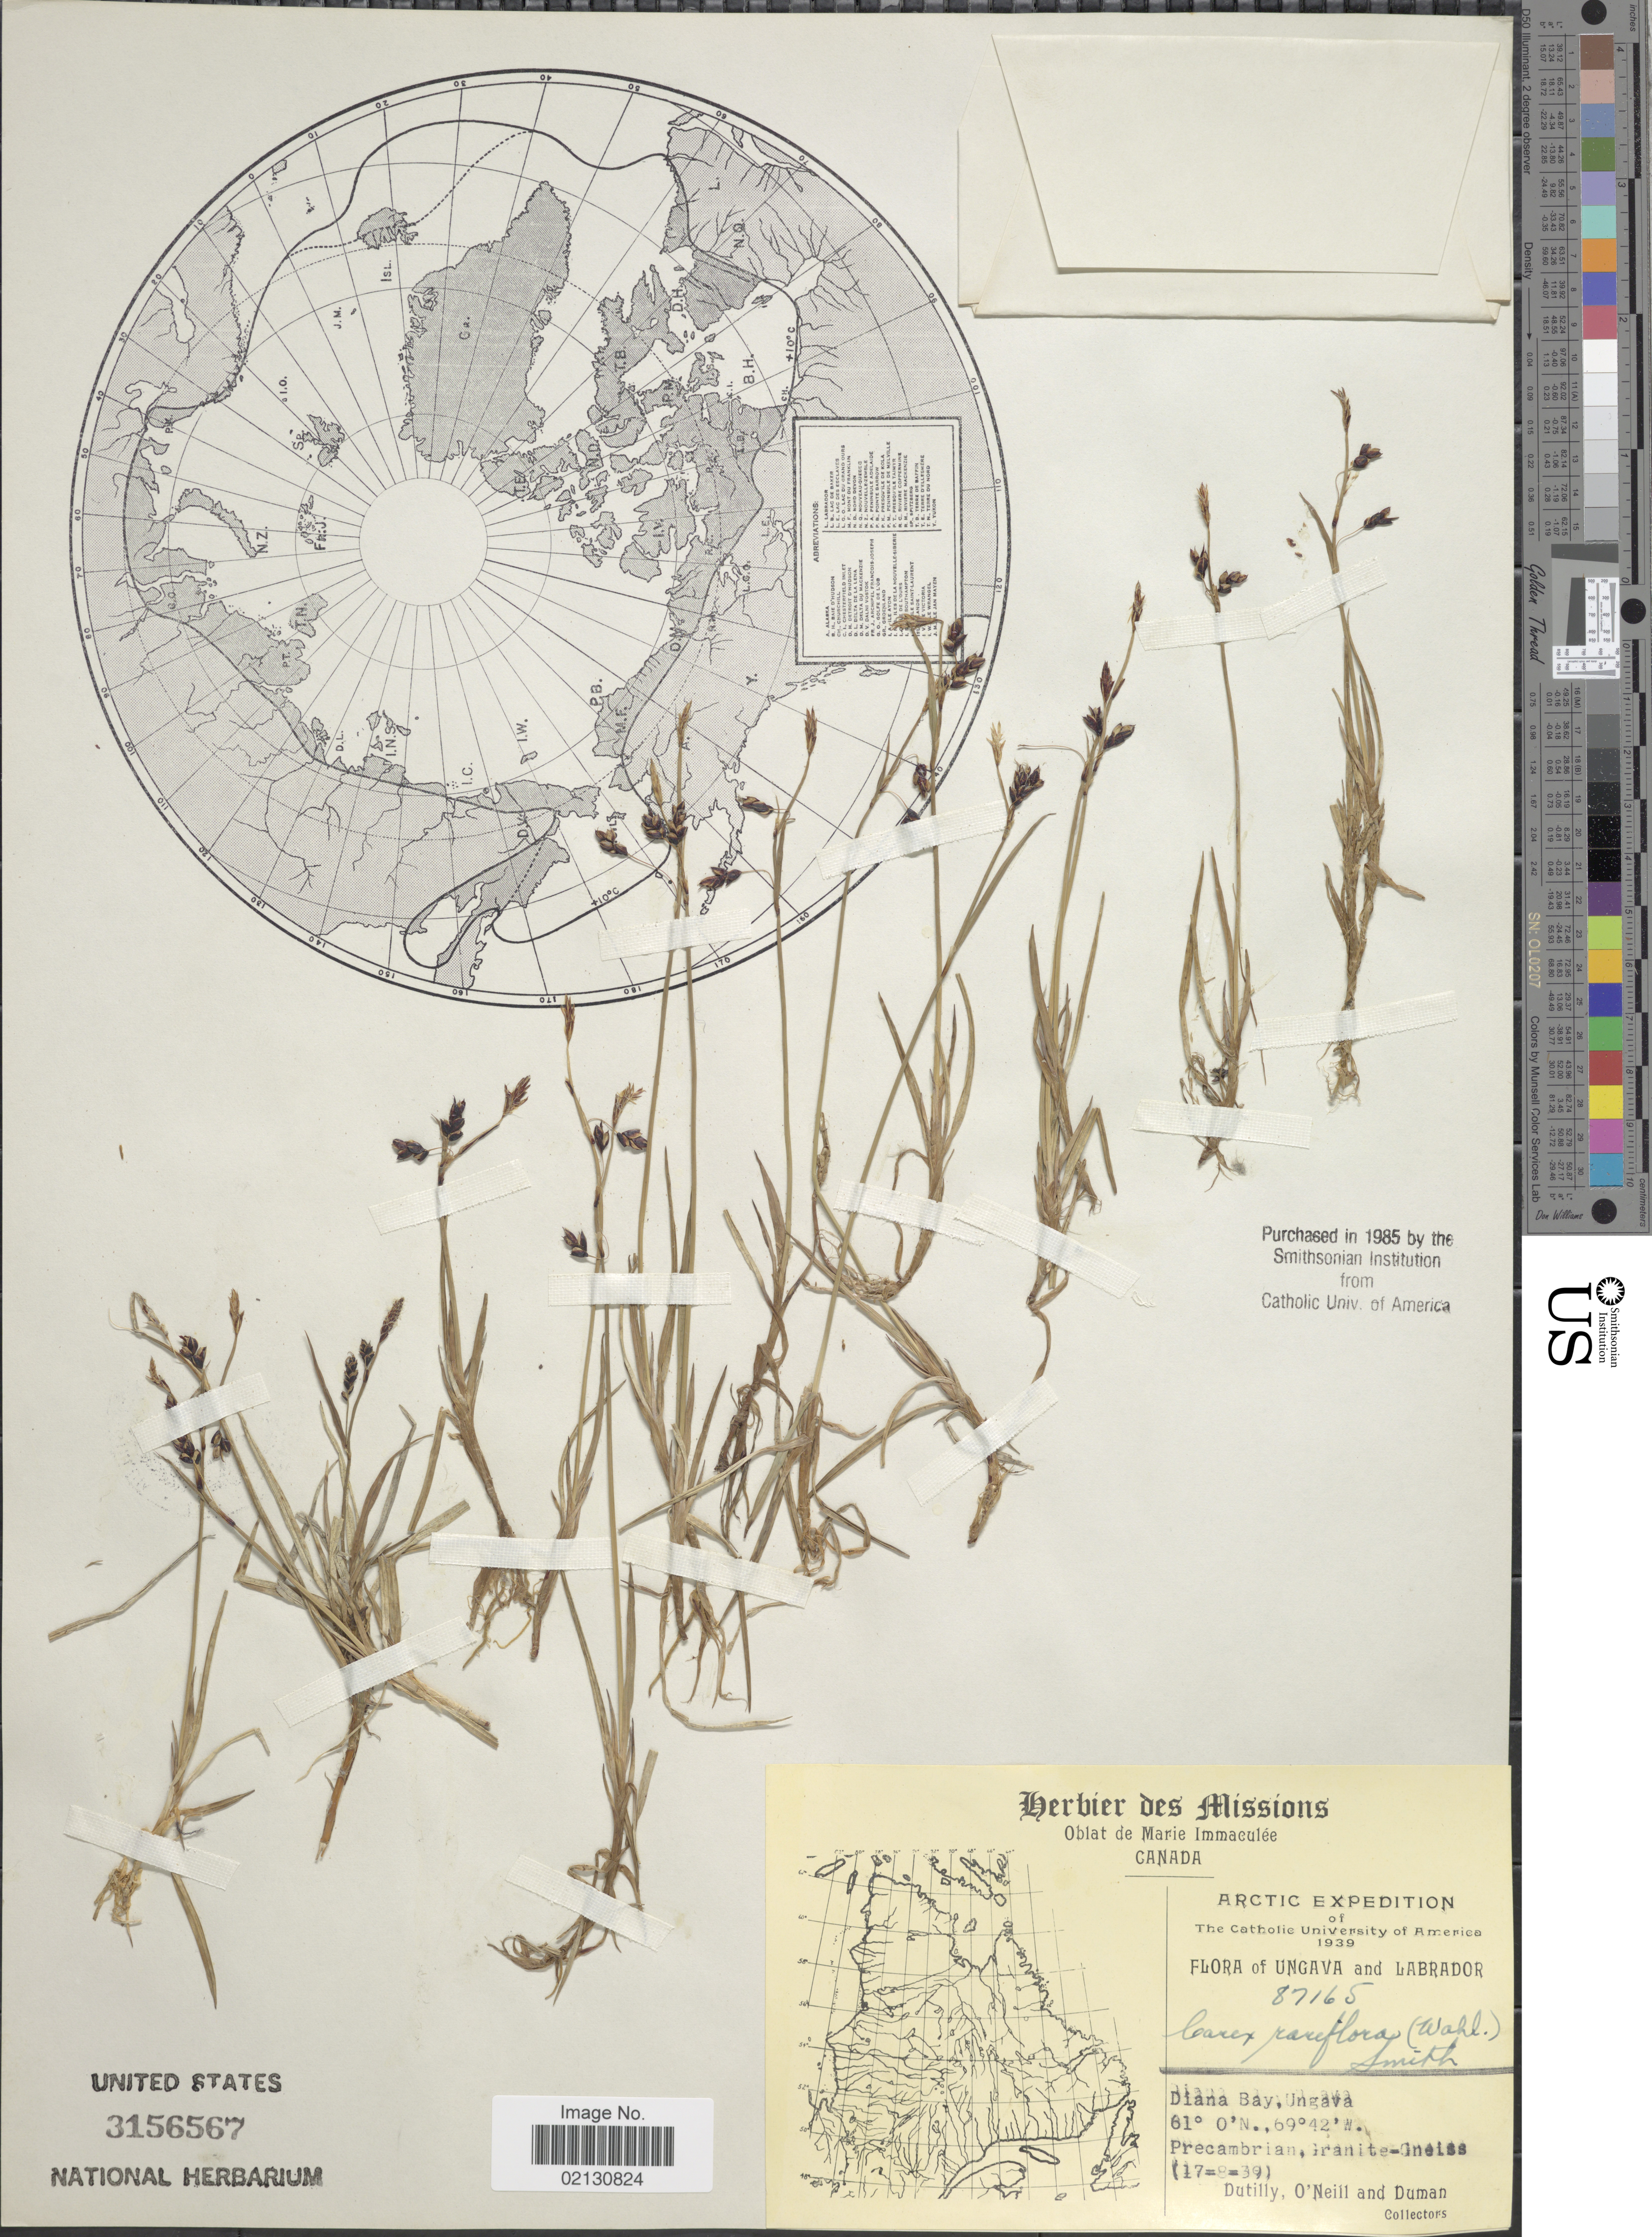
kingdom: Plantae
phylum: Tracheophyta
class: Liliopsida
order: Poales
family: Cyperaceae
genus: Carex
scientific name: Carex rariflora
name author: (Wahlenb.) Sm.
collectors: -. Dutilly, O' Neill & -. Duman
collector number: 87165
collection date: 1939-08-17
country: Canada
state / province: Quebec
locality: Ungava. Diana Bay. Arctic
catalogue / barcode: US 3156567